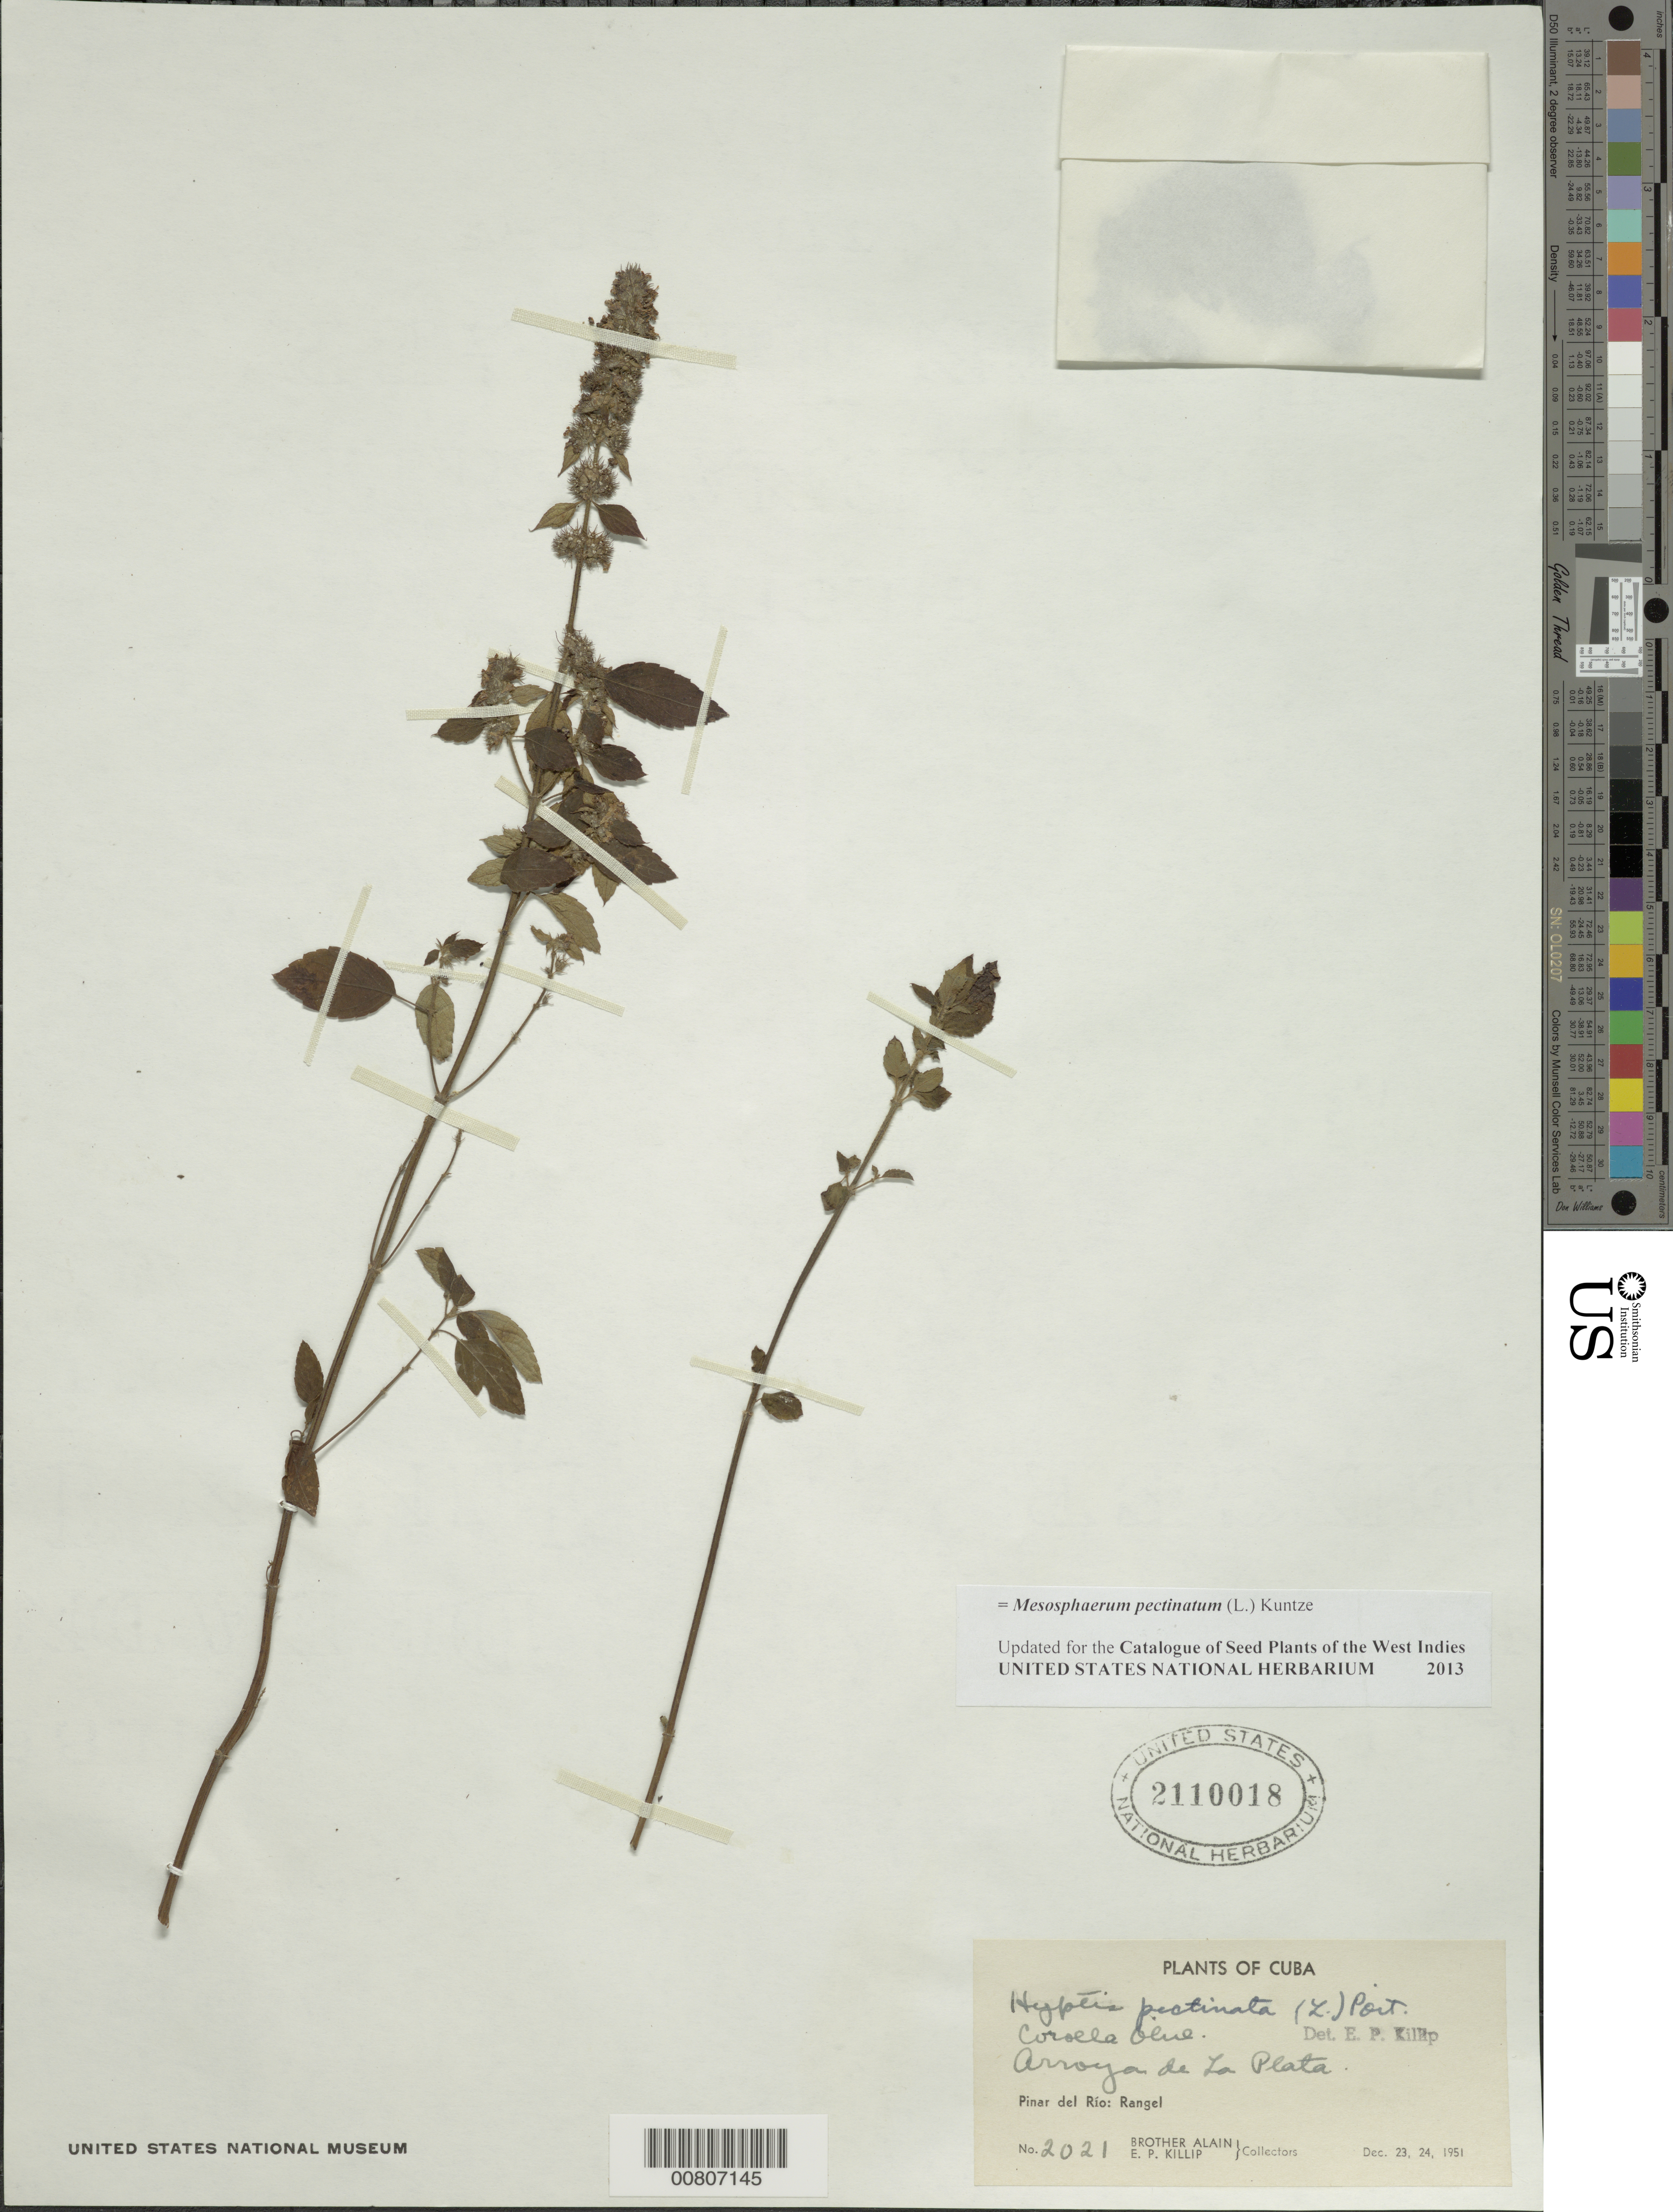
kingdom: Plantae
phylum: Tracheophyta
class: Magnoliopsida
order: Lamiales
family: Lamiaceae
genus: Hyptis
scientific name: Hyptis pectinata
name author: (L.) Poit.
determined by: Killip, Ellsworth P.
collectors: A. H. Liogier & E. P. Killip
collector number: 2021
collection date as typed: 23 Dec 1951 and 24 Dec 1951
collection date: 1951-12-23,1951-12-24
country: Cuba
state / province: Pinar del Rio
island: Cuba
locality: Rangle, Arroyo de La Plata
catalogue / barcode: US 2110018